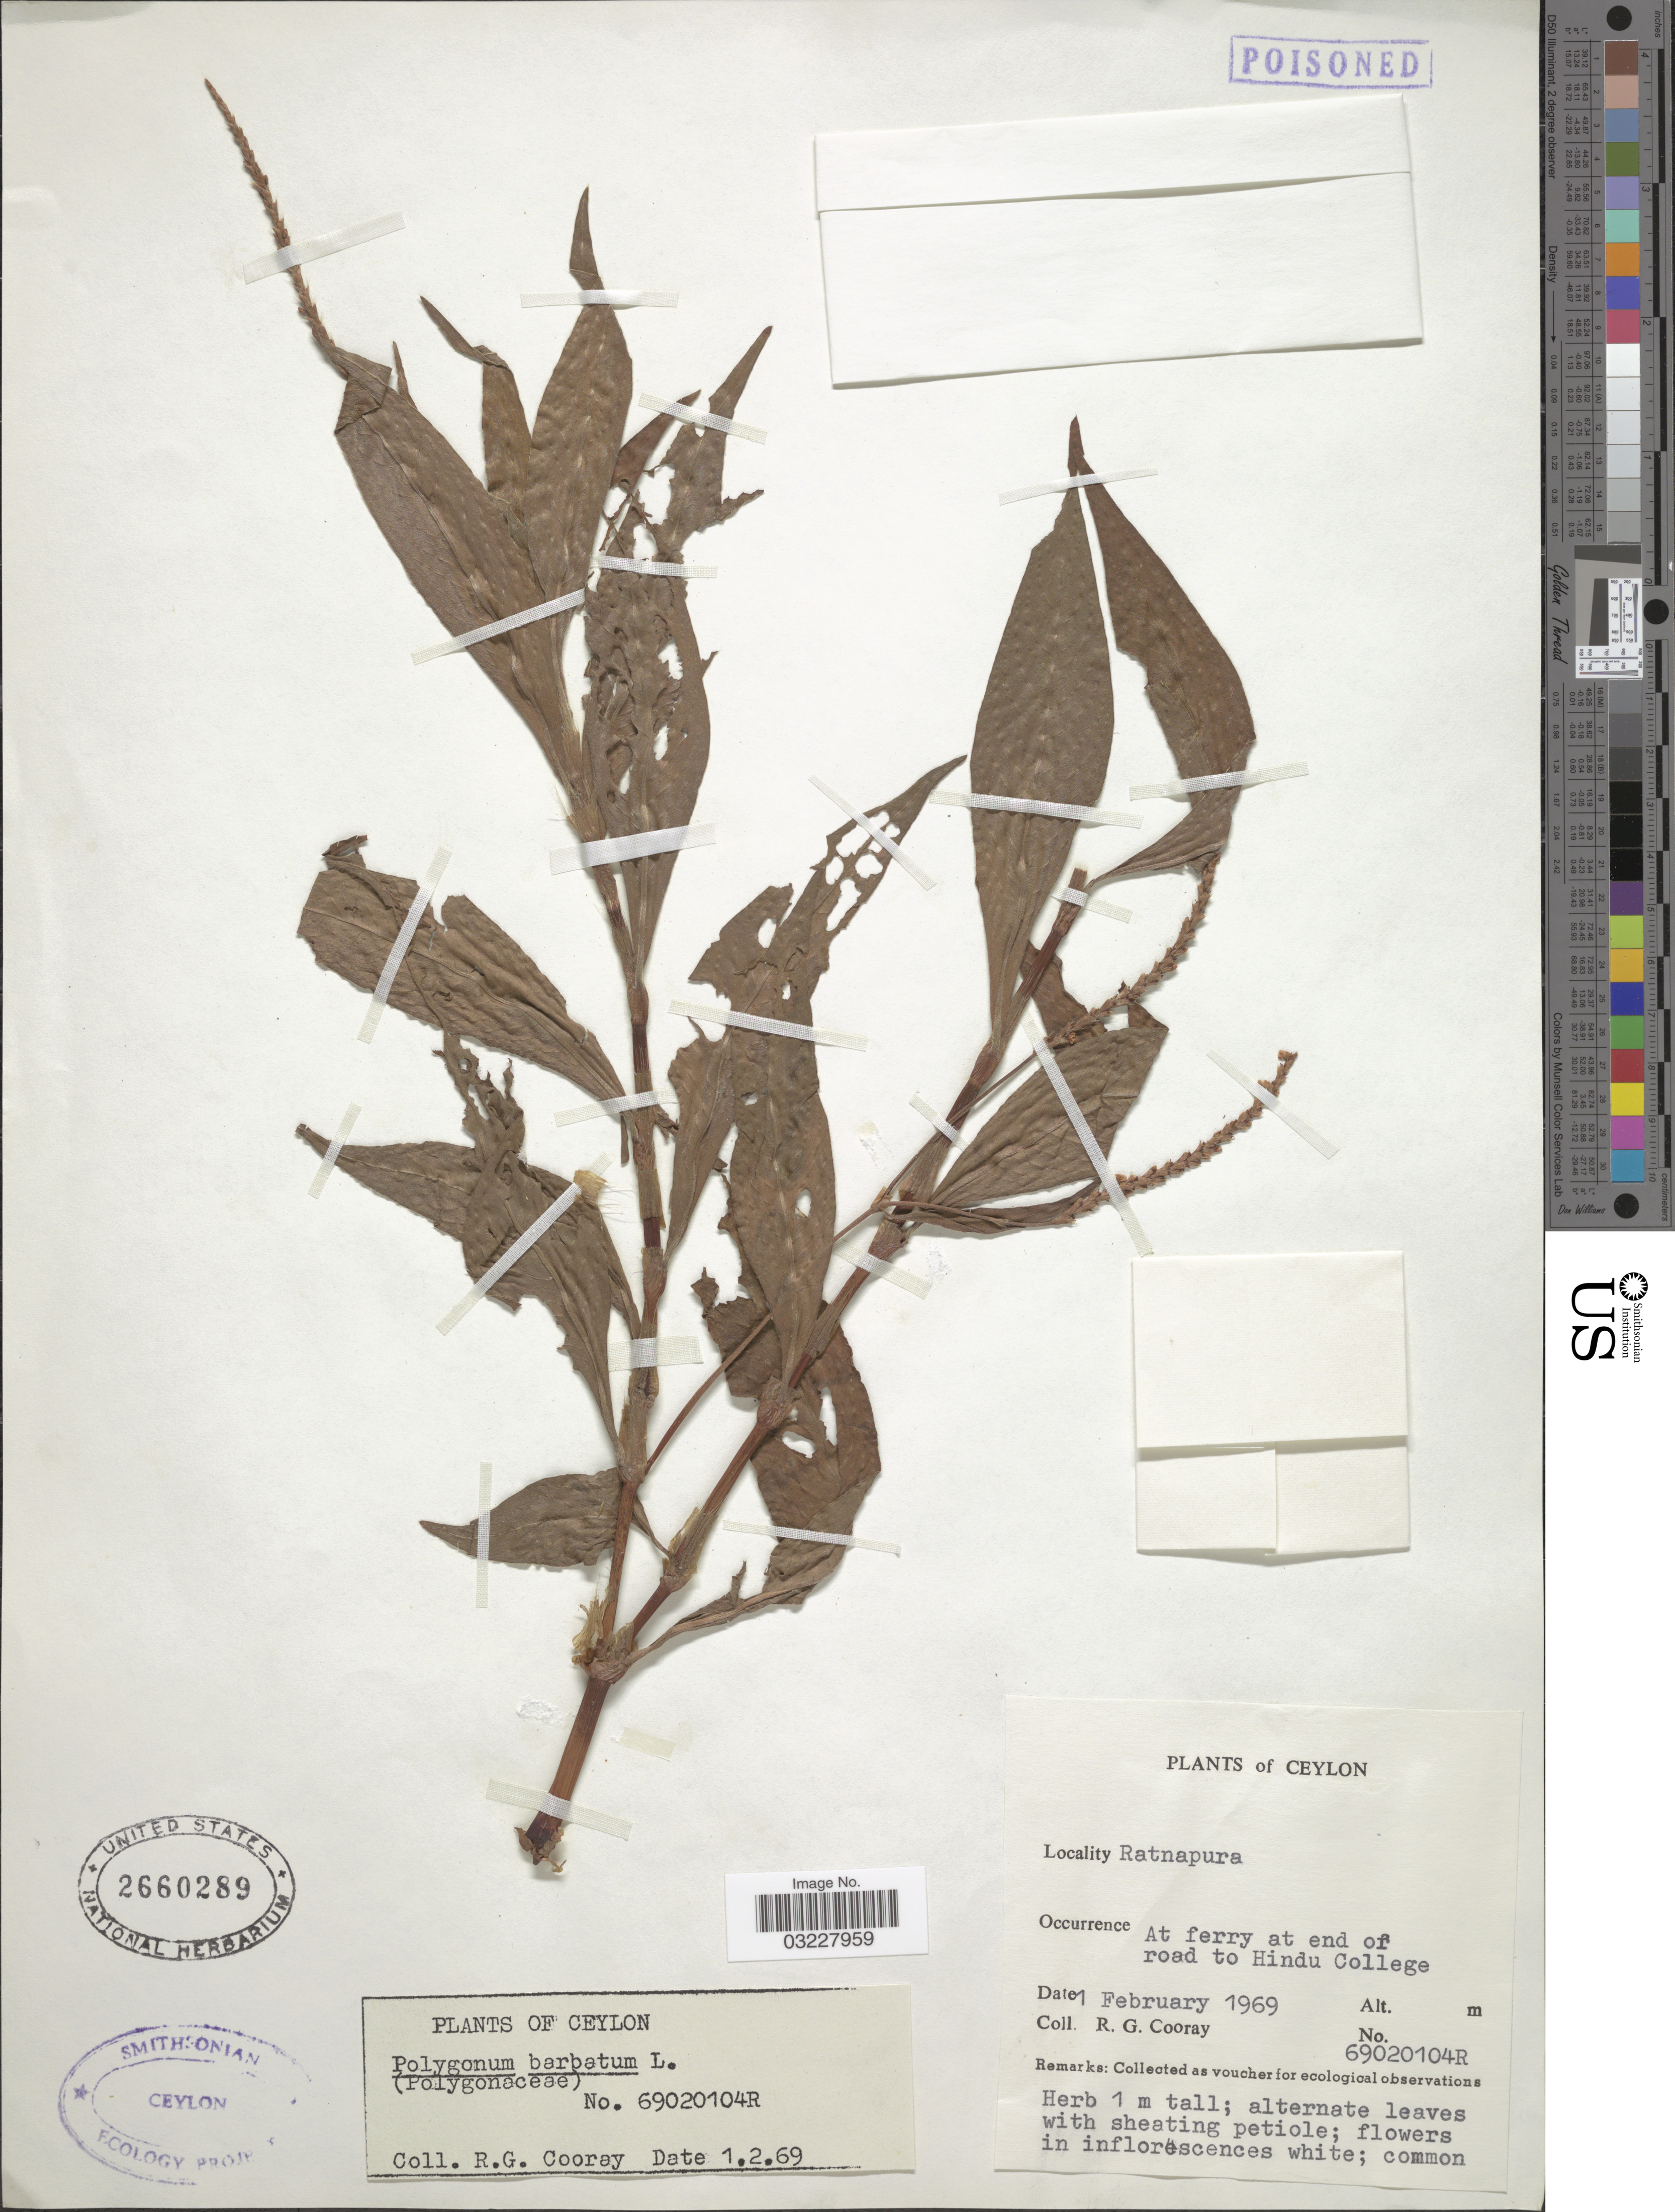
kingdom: Plantae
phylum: Tracheophyta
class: Magnoliopsida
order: Caryophyllales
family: Polygonaceae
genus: Polygonum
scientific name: Polygonum barbatum var. barbatum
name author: L.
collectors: R. Cooray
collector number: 69020104R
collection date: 1969-02-01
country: Sri Lanka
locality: Ceylon. Ratnapura. At ferry at end of road to Hindu College.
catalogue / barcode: US 2660289